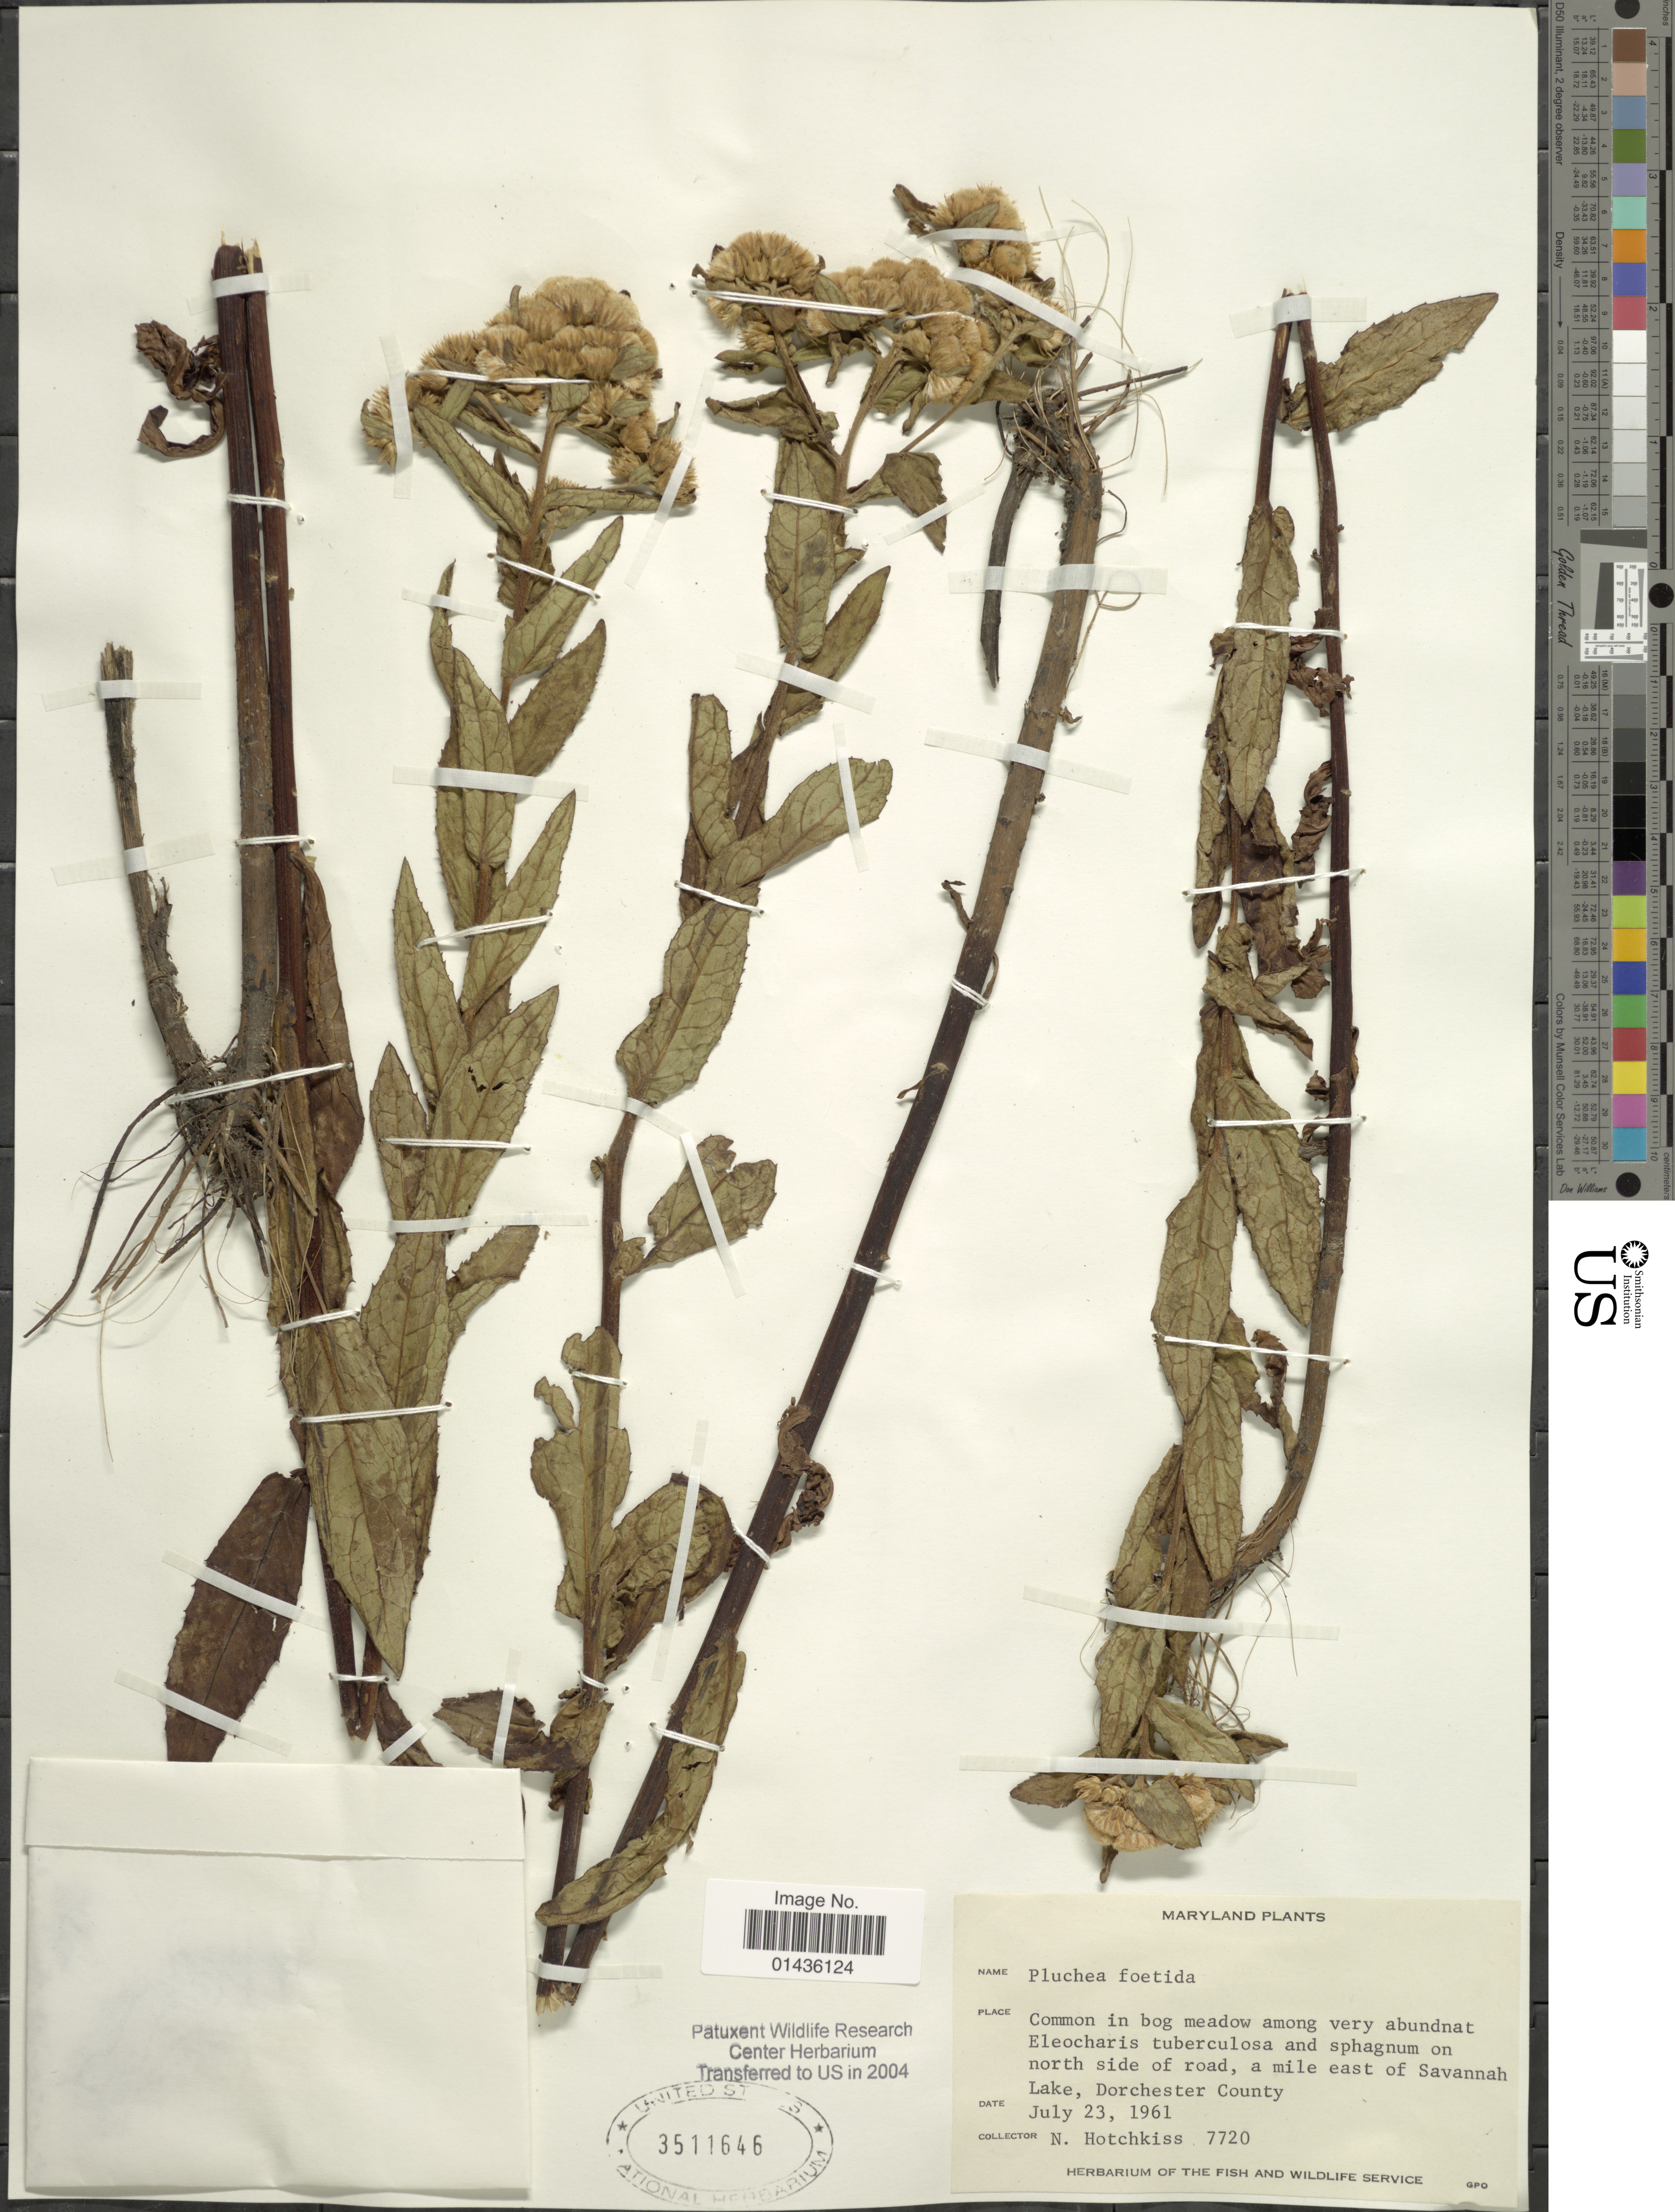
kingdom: Plantae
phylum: Tracheophyta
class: Magnoliopsida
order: Asterales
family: Asteraceae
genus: Pluchea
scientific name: Pluchea foetida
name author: (L.) DC.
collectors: N. Hotchkiss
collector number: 7720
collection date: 1961-07-23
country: United States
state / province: Maryland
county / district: Dorchester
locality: A mile east of Savannah Lake, Dorchester County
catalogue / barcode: US 3511646